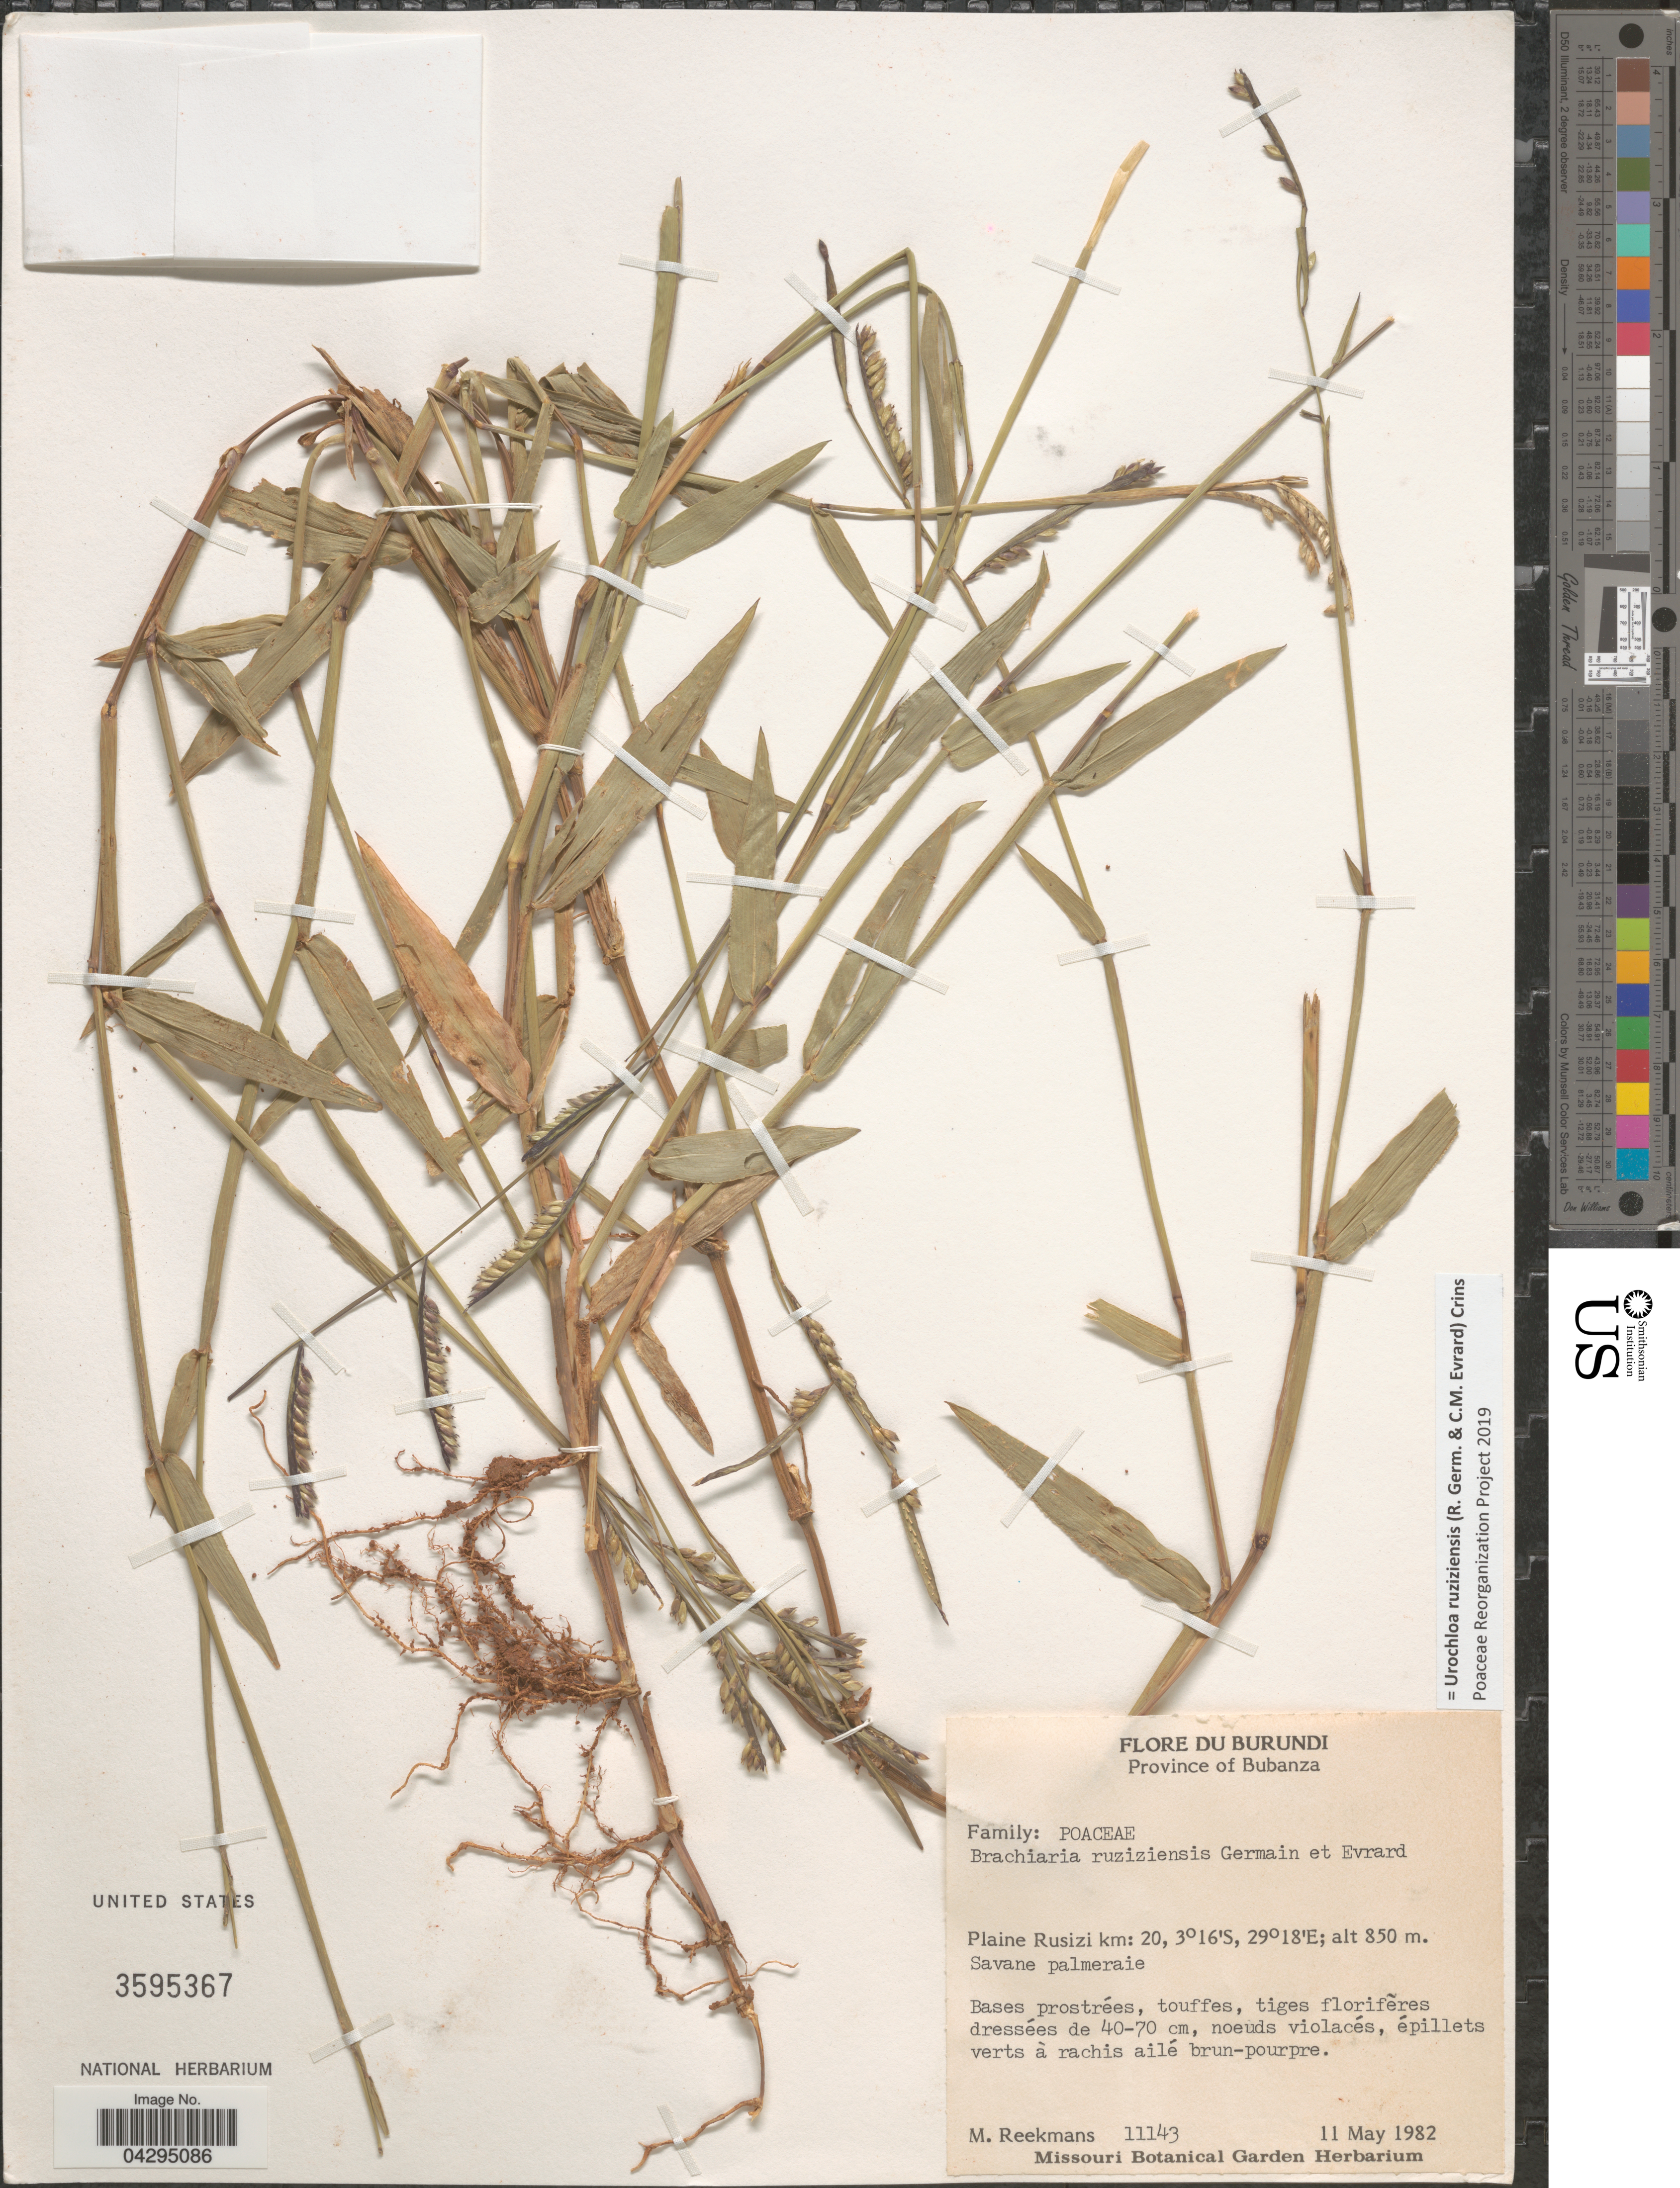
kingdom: Plantae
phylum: Tracheophyta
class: Liliopsida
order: Poales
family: Poaceae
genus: Urochloa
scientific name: Urochloa ruziziensis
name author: (R. Germ. & C.M. Evrard) Crins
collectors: M. Reekmans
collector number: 11143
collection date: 1982-05-11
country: Burundi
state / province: Bubanza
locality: Plaine Rusizi km: 20.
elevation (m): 850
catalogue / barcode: US 3595367